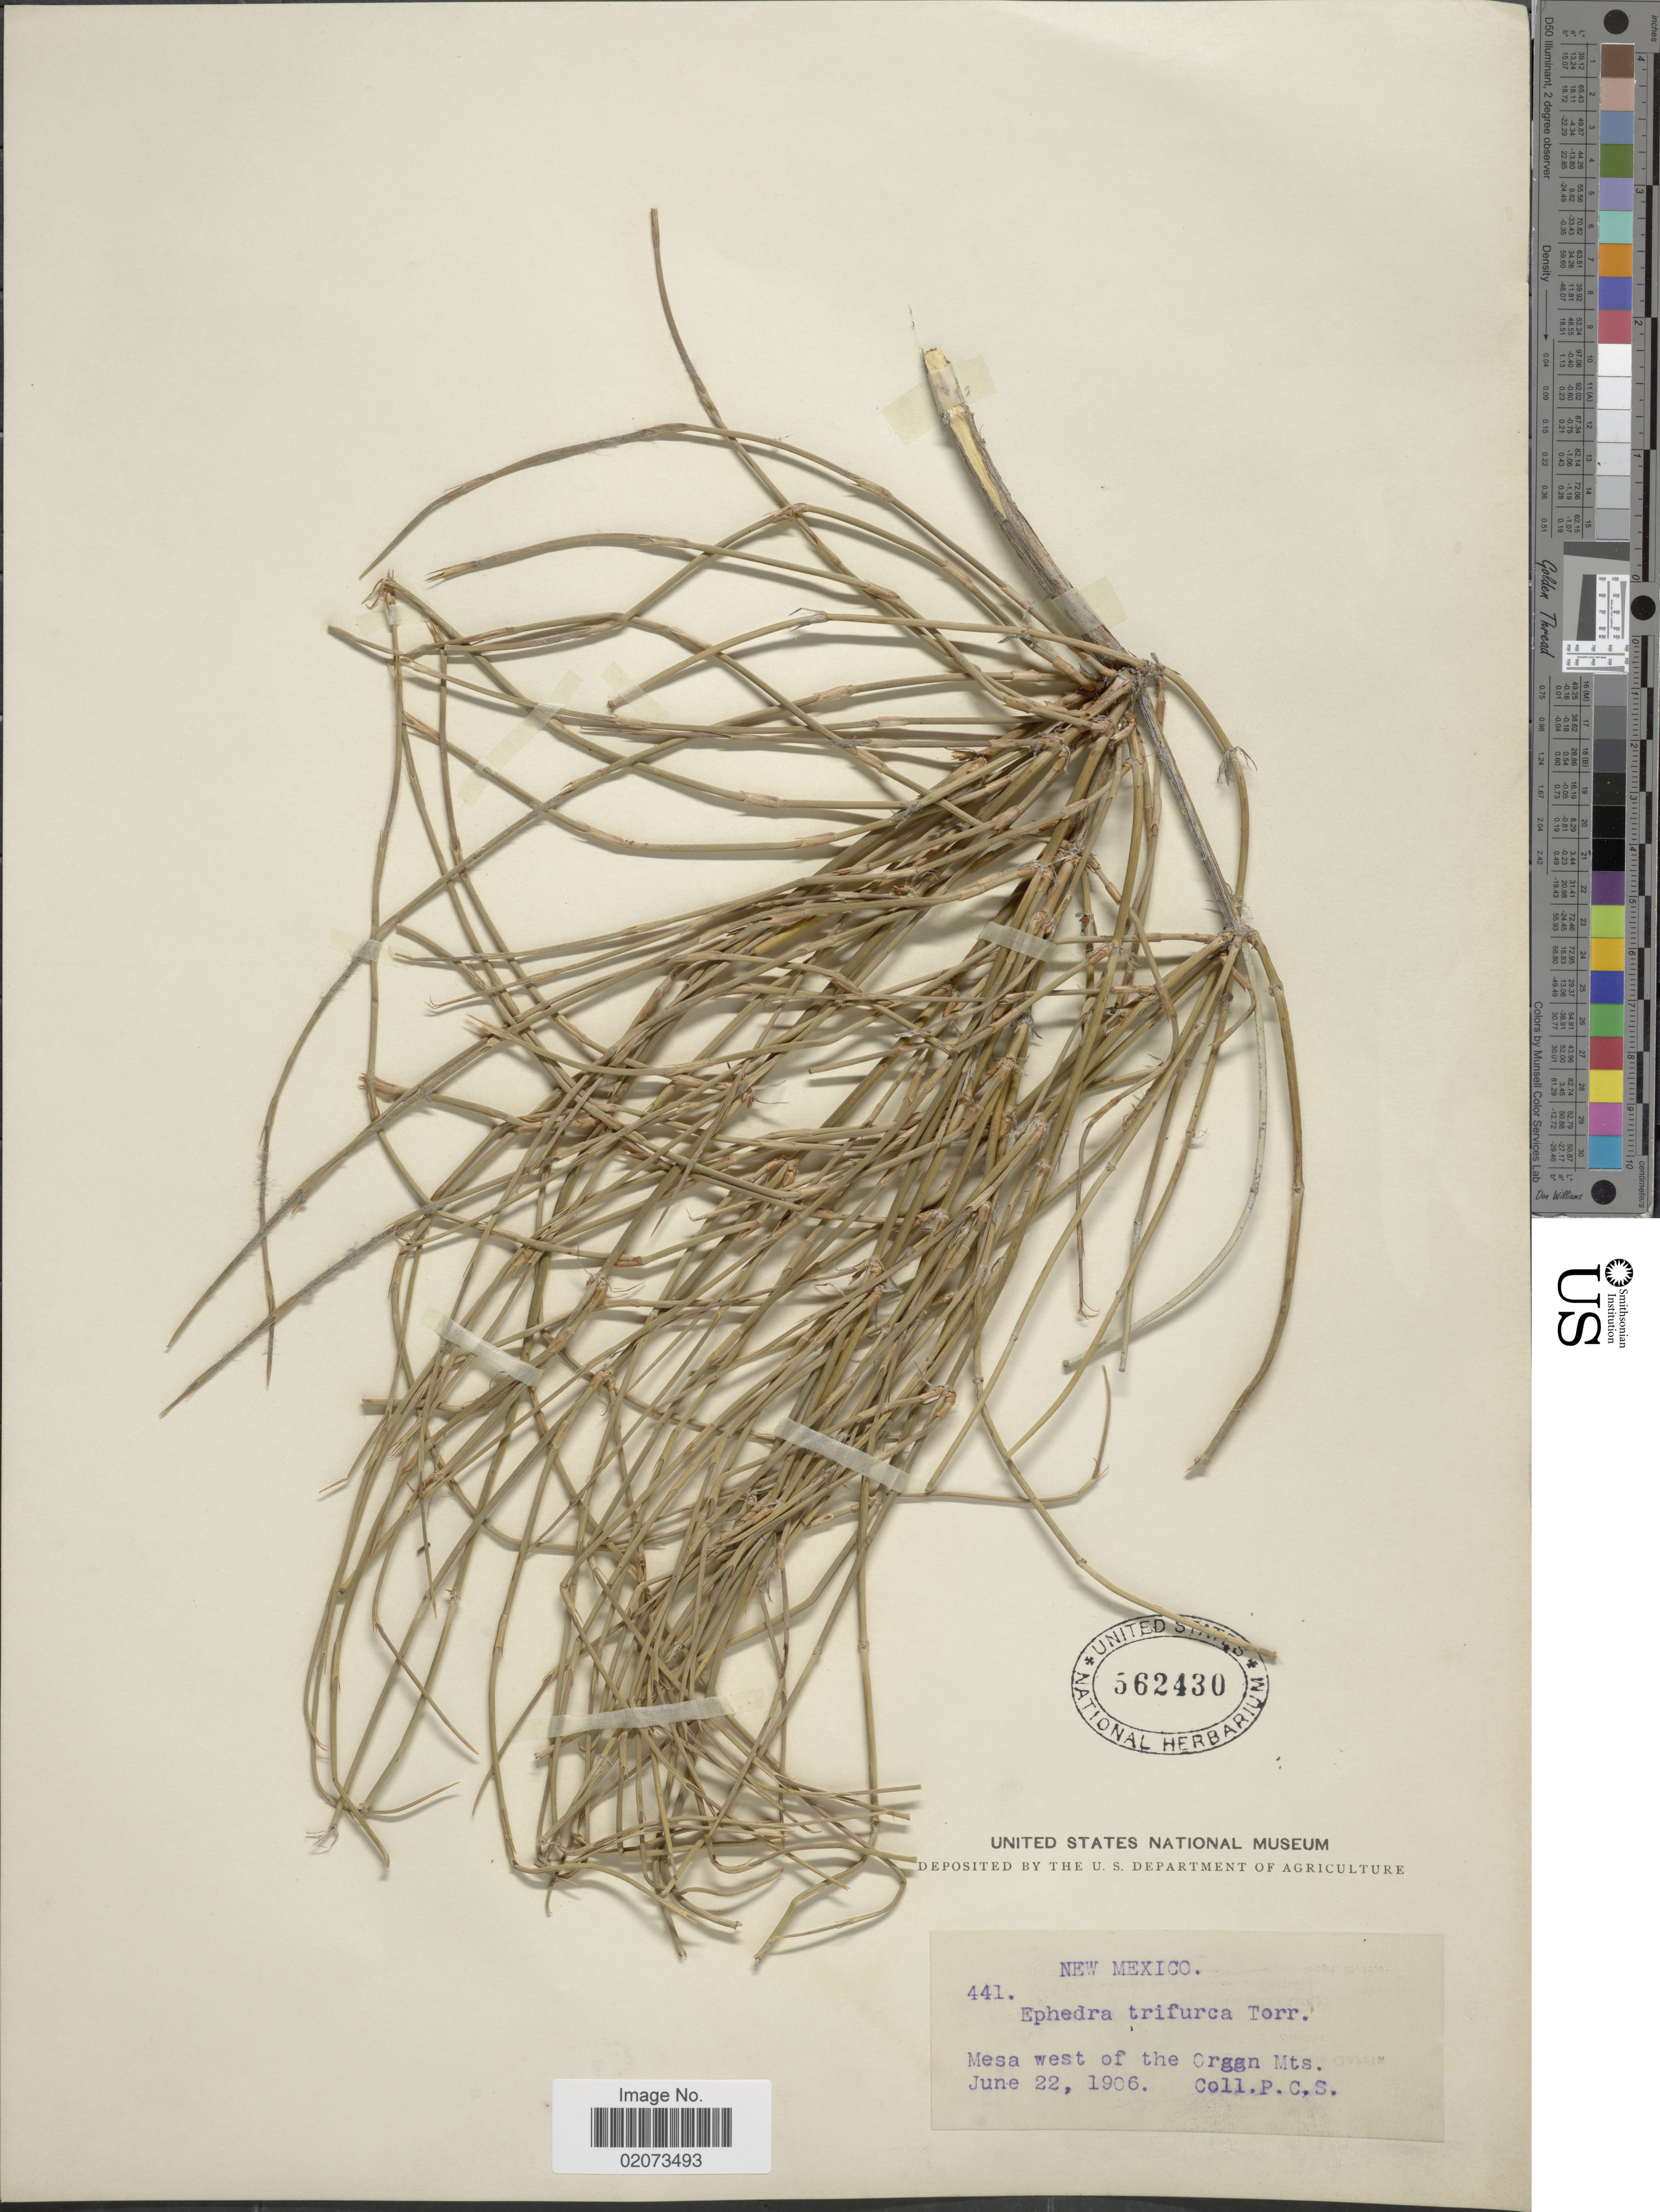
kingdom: Plantae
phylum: Tracheophyta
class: Gnetopsida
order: Ephedrales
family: Ephedraceae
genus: Ephedra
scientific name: Ephedra trifurca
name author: Torr. ex S. Watson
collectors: P. C. S.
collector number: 441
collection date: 1906-06-22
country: United States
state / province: New Mexico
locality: New Mexico. Mesa west of the Orggn Mts.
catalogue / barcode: US 562430